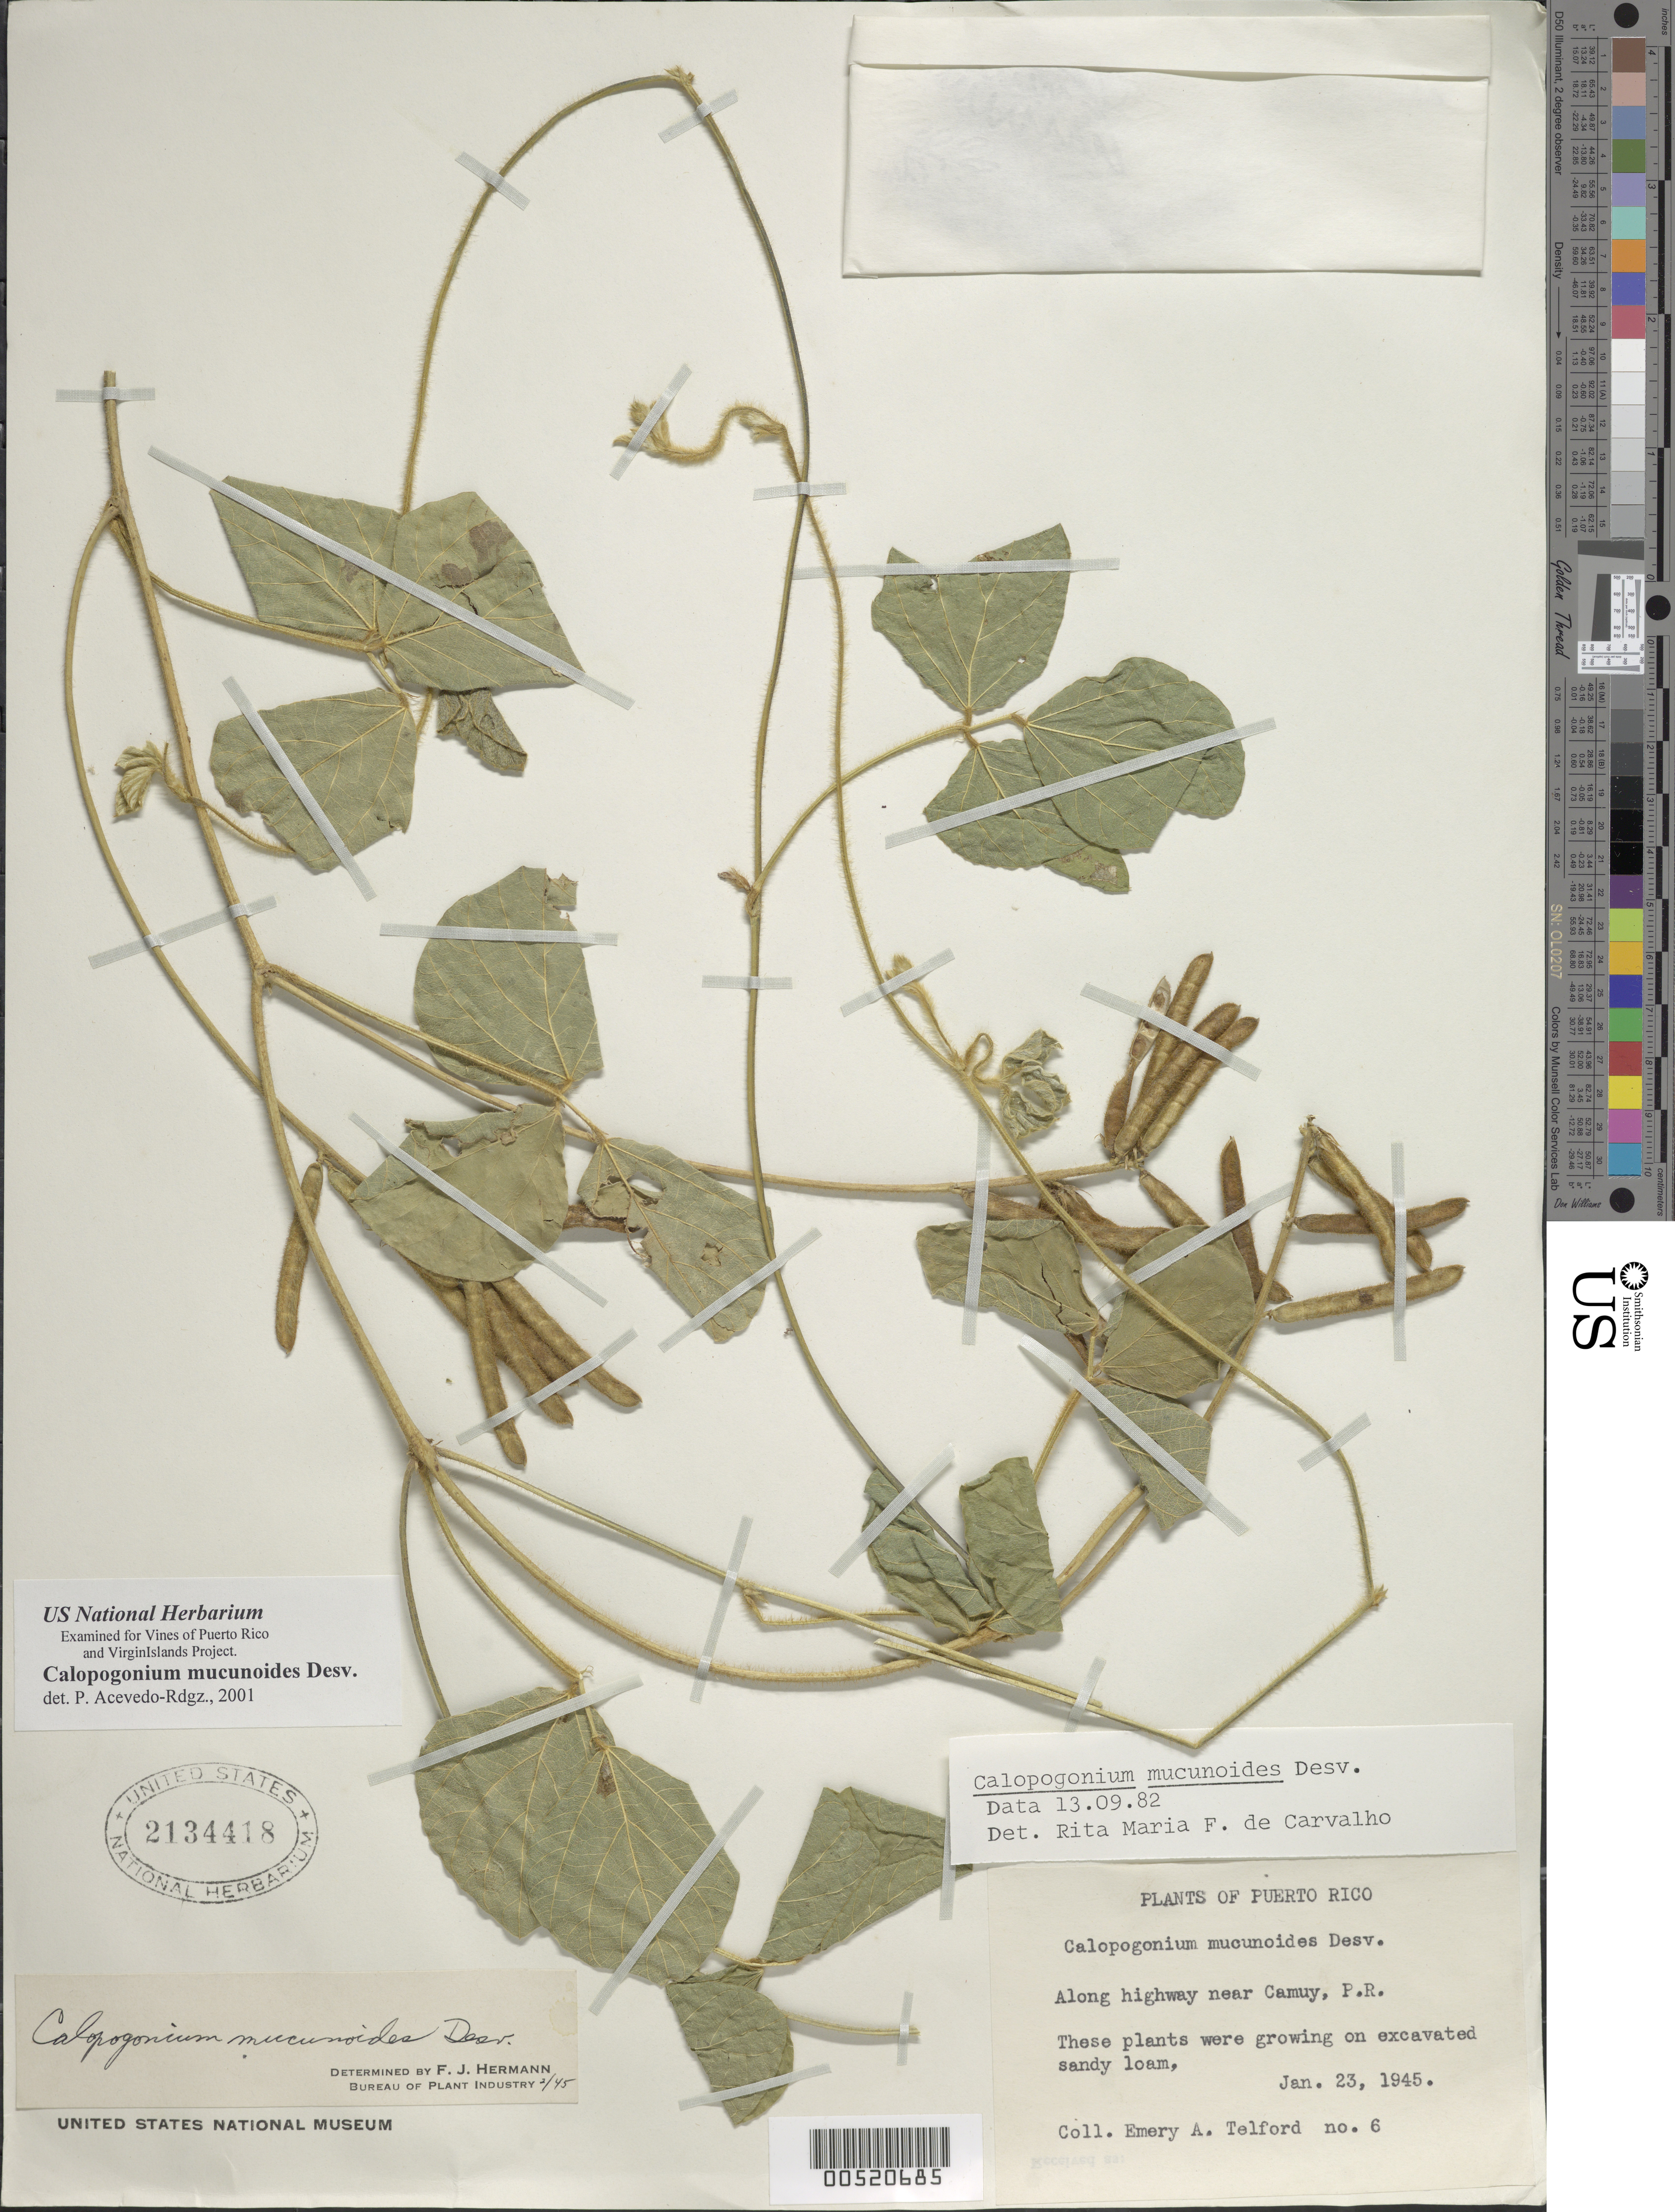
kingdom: Plantae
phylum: Tracheophyta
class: Magnoliopsida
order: Fabales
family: Fabaceae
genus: Calopogonium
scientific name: Calopogonium mucunoides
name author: Desv.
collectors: E. Telford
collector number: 6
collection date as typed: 23 Jan 1945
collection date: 1945-01-23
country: Puerto Rico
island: Greater Antilles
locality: near Camuy. Along highway.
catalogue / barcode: US 2134418